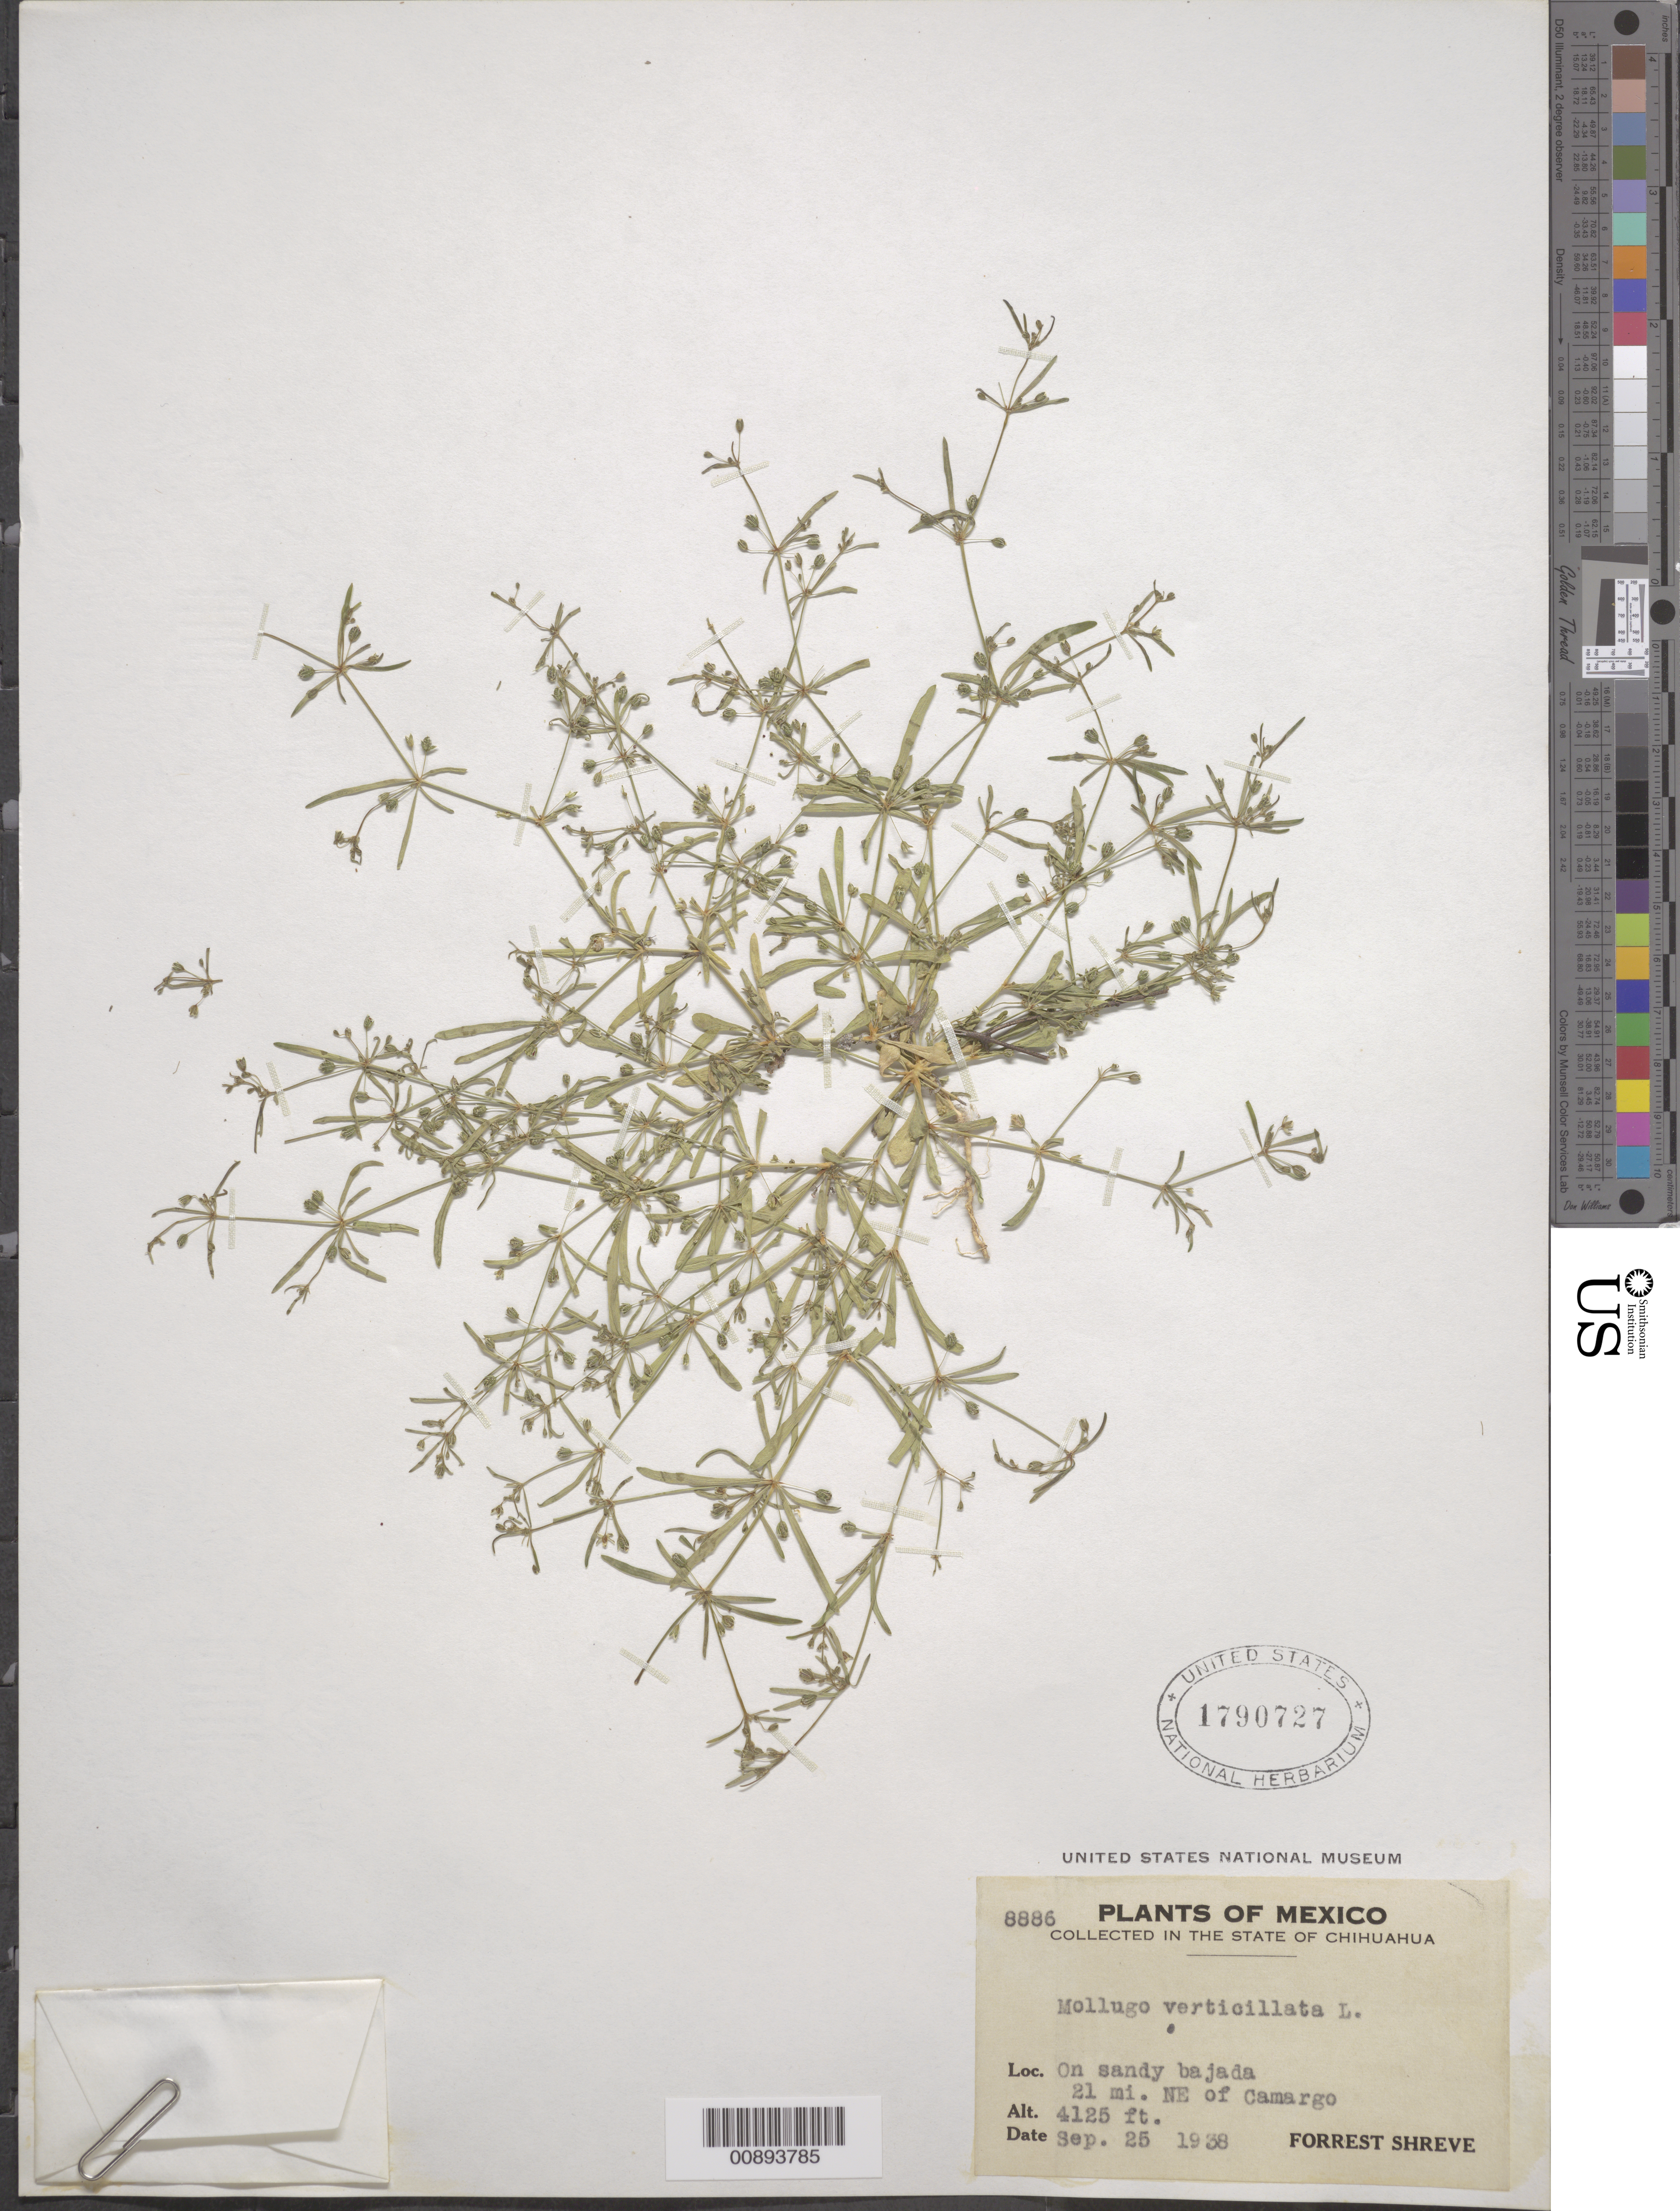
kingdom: Plantae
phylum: Tracheophyta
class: Magnoliopsida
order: Caryophyllales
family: Molluginaceae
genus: Mollugo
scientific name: Mollugo verticillata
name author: L.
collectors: F. Shreve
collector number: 8886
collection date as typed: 25 Sep 1938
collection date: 1938-09-25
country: Mexico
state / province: Chihuahua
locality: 21 mi. NE of Camargo, Chihuahua.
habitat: On sandy bajada.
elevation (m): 1257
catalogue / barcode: US 1790727